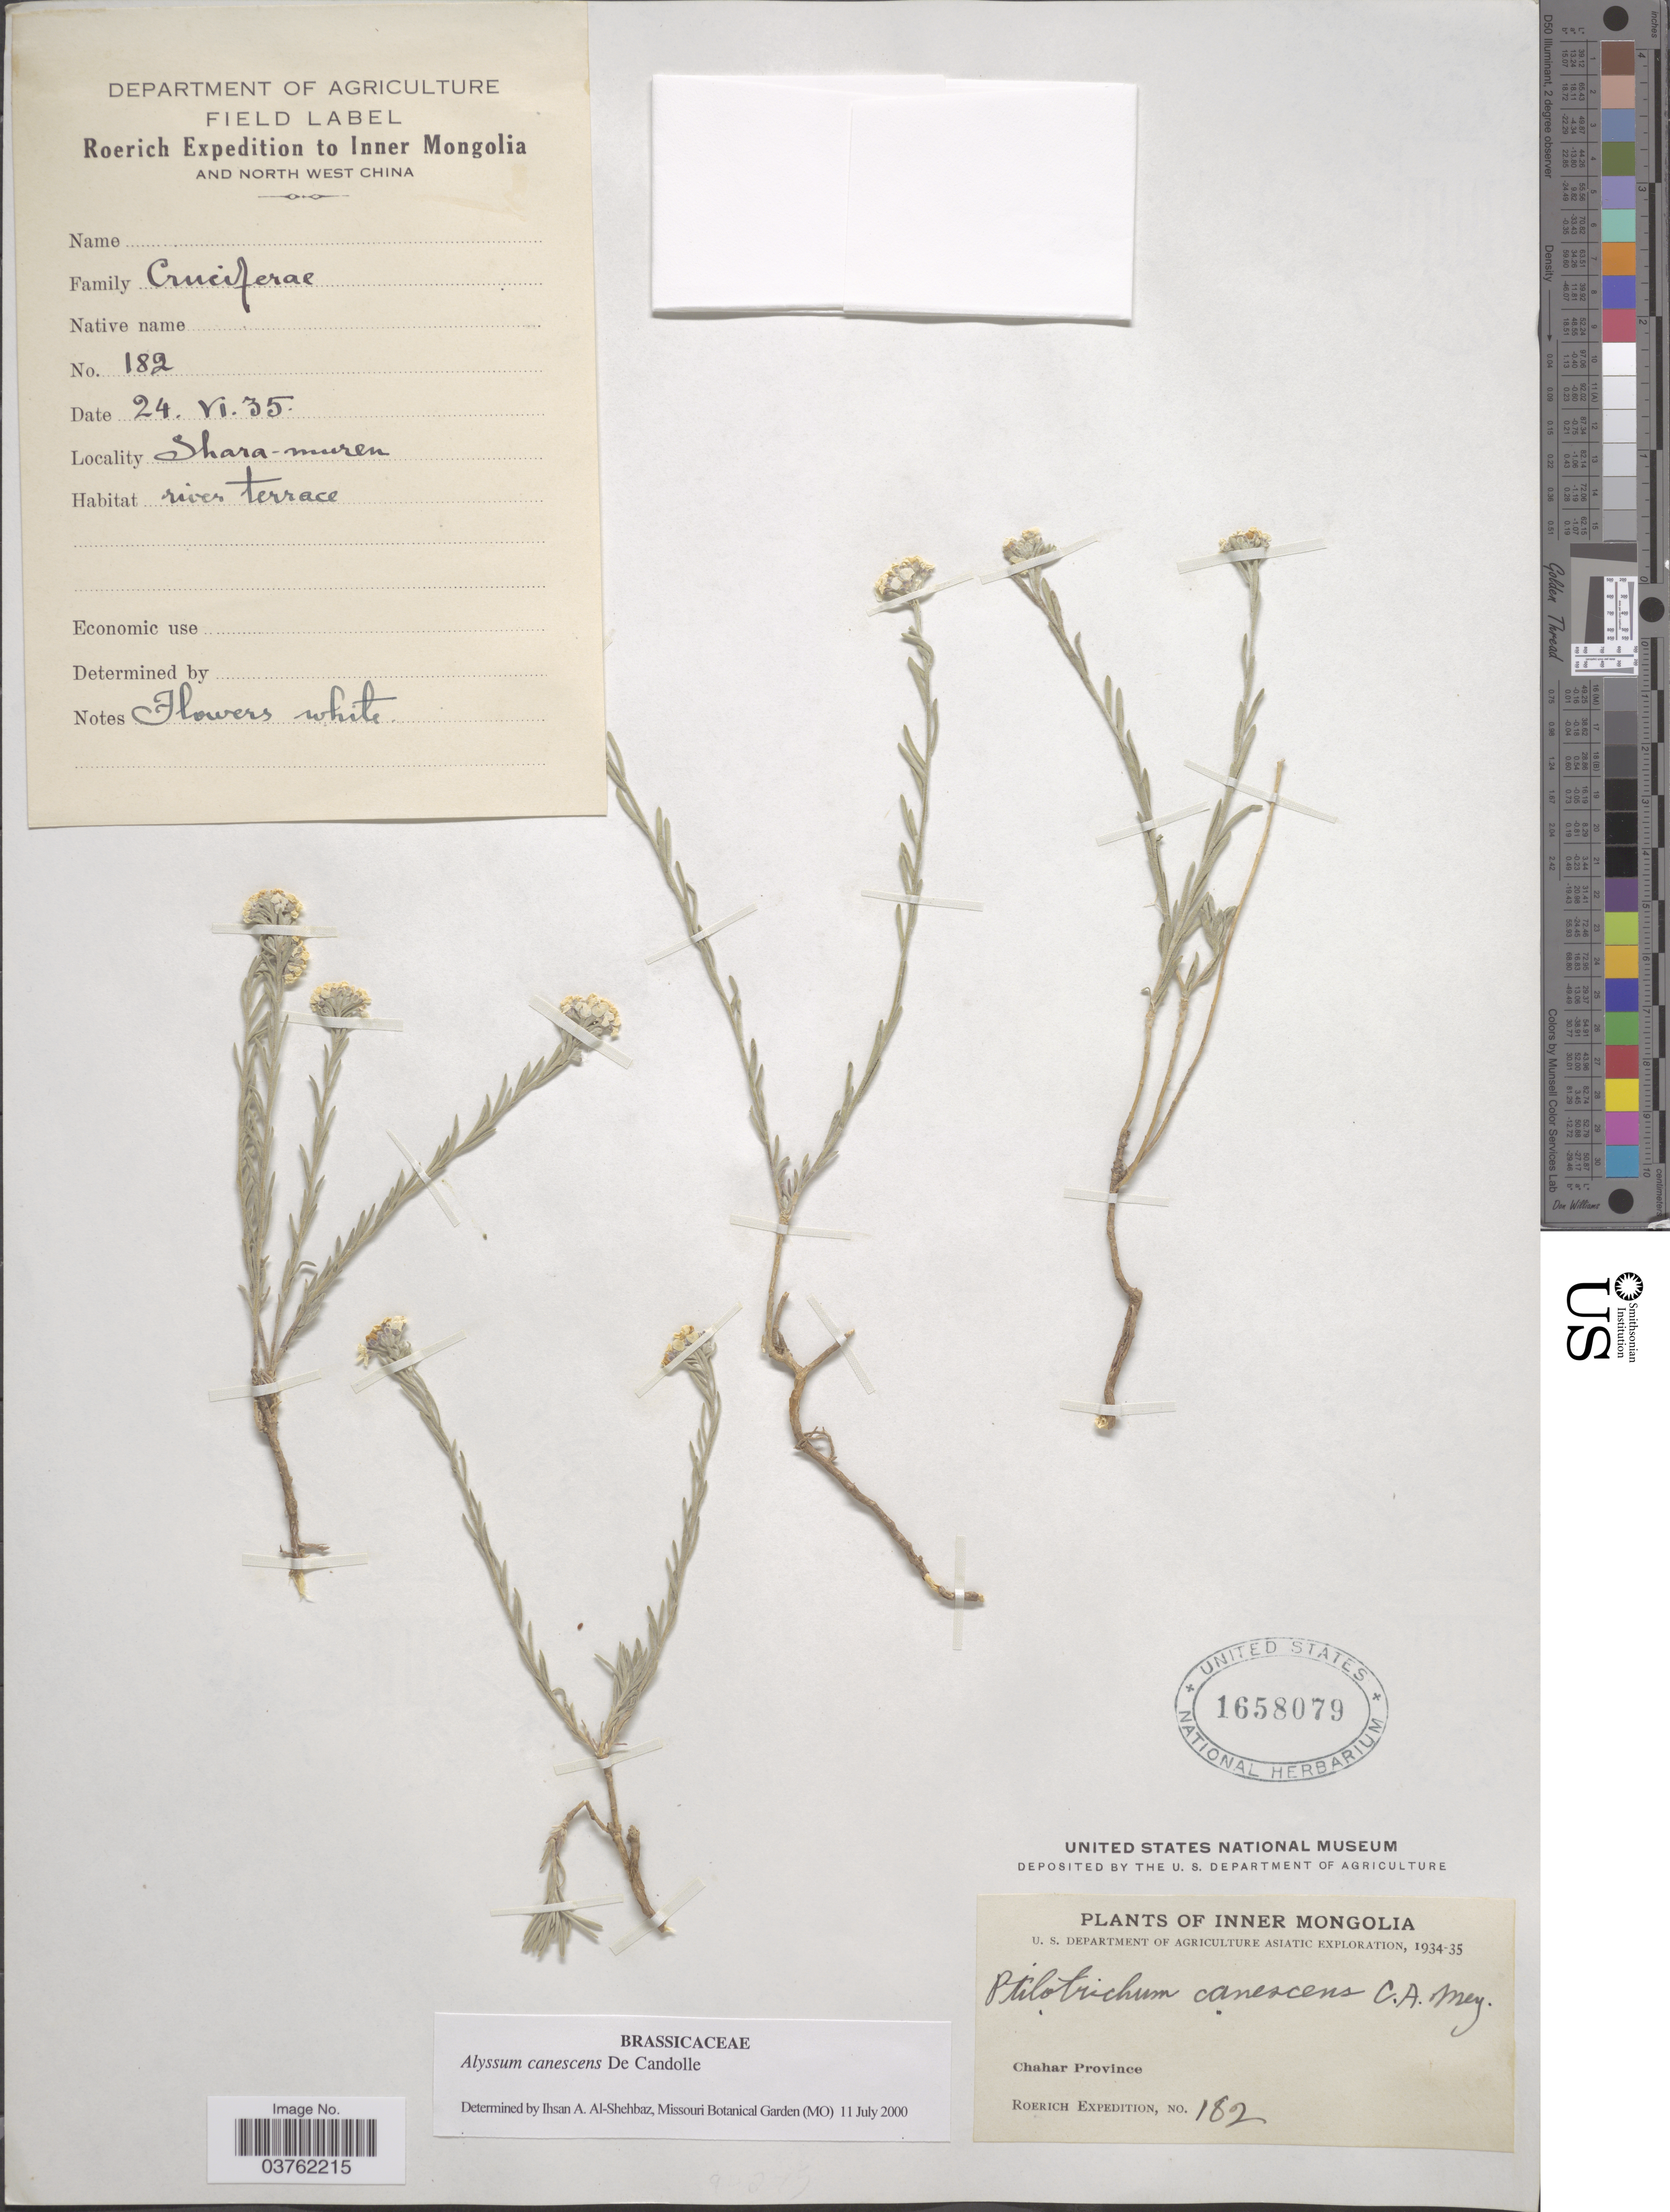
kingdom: Plantae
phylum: Tracheophyta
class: Magnoliopsida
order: Brassicales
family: Brassicaceae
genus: Alyssum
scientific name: Alyssum canescens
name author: DC.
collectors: Roerich Expedition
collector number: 182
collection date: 1935-06-24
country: China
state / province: Nei Monggol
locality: Inner Mongolia and North West China. Shara-muren. Chahar Province.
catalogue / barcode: US 1658079